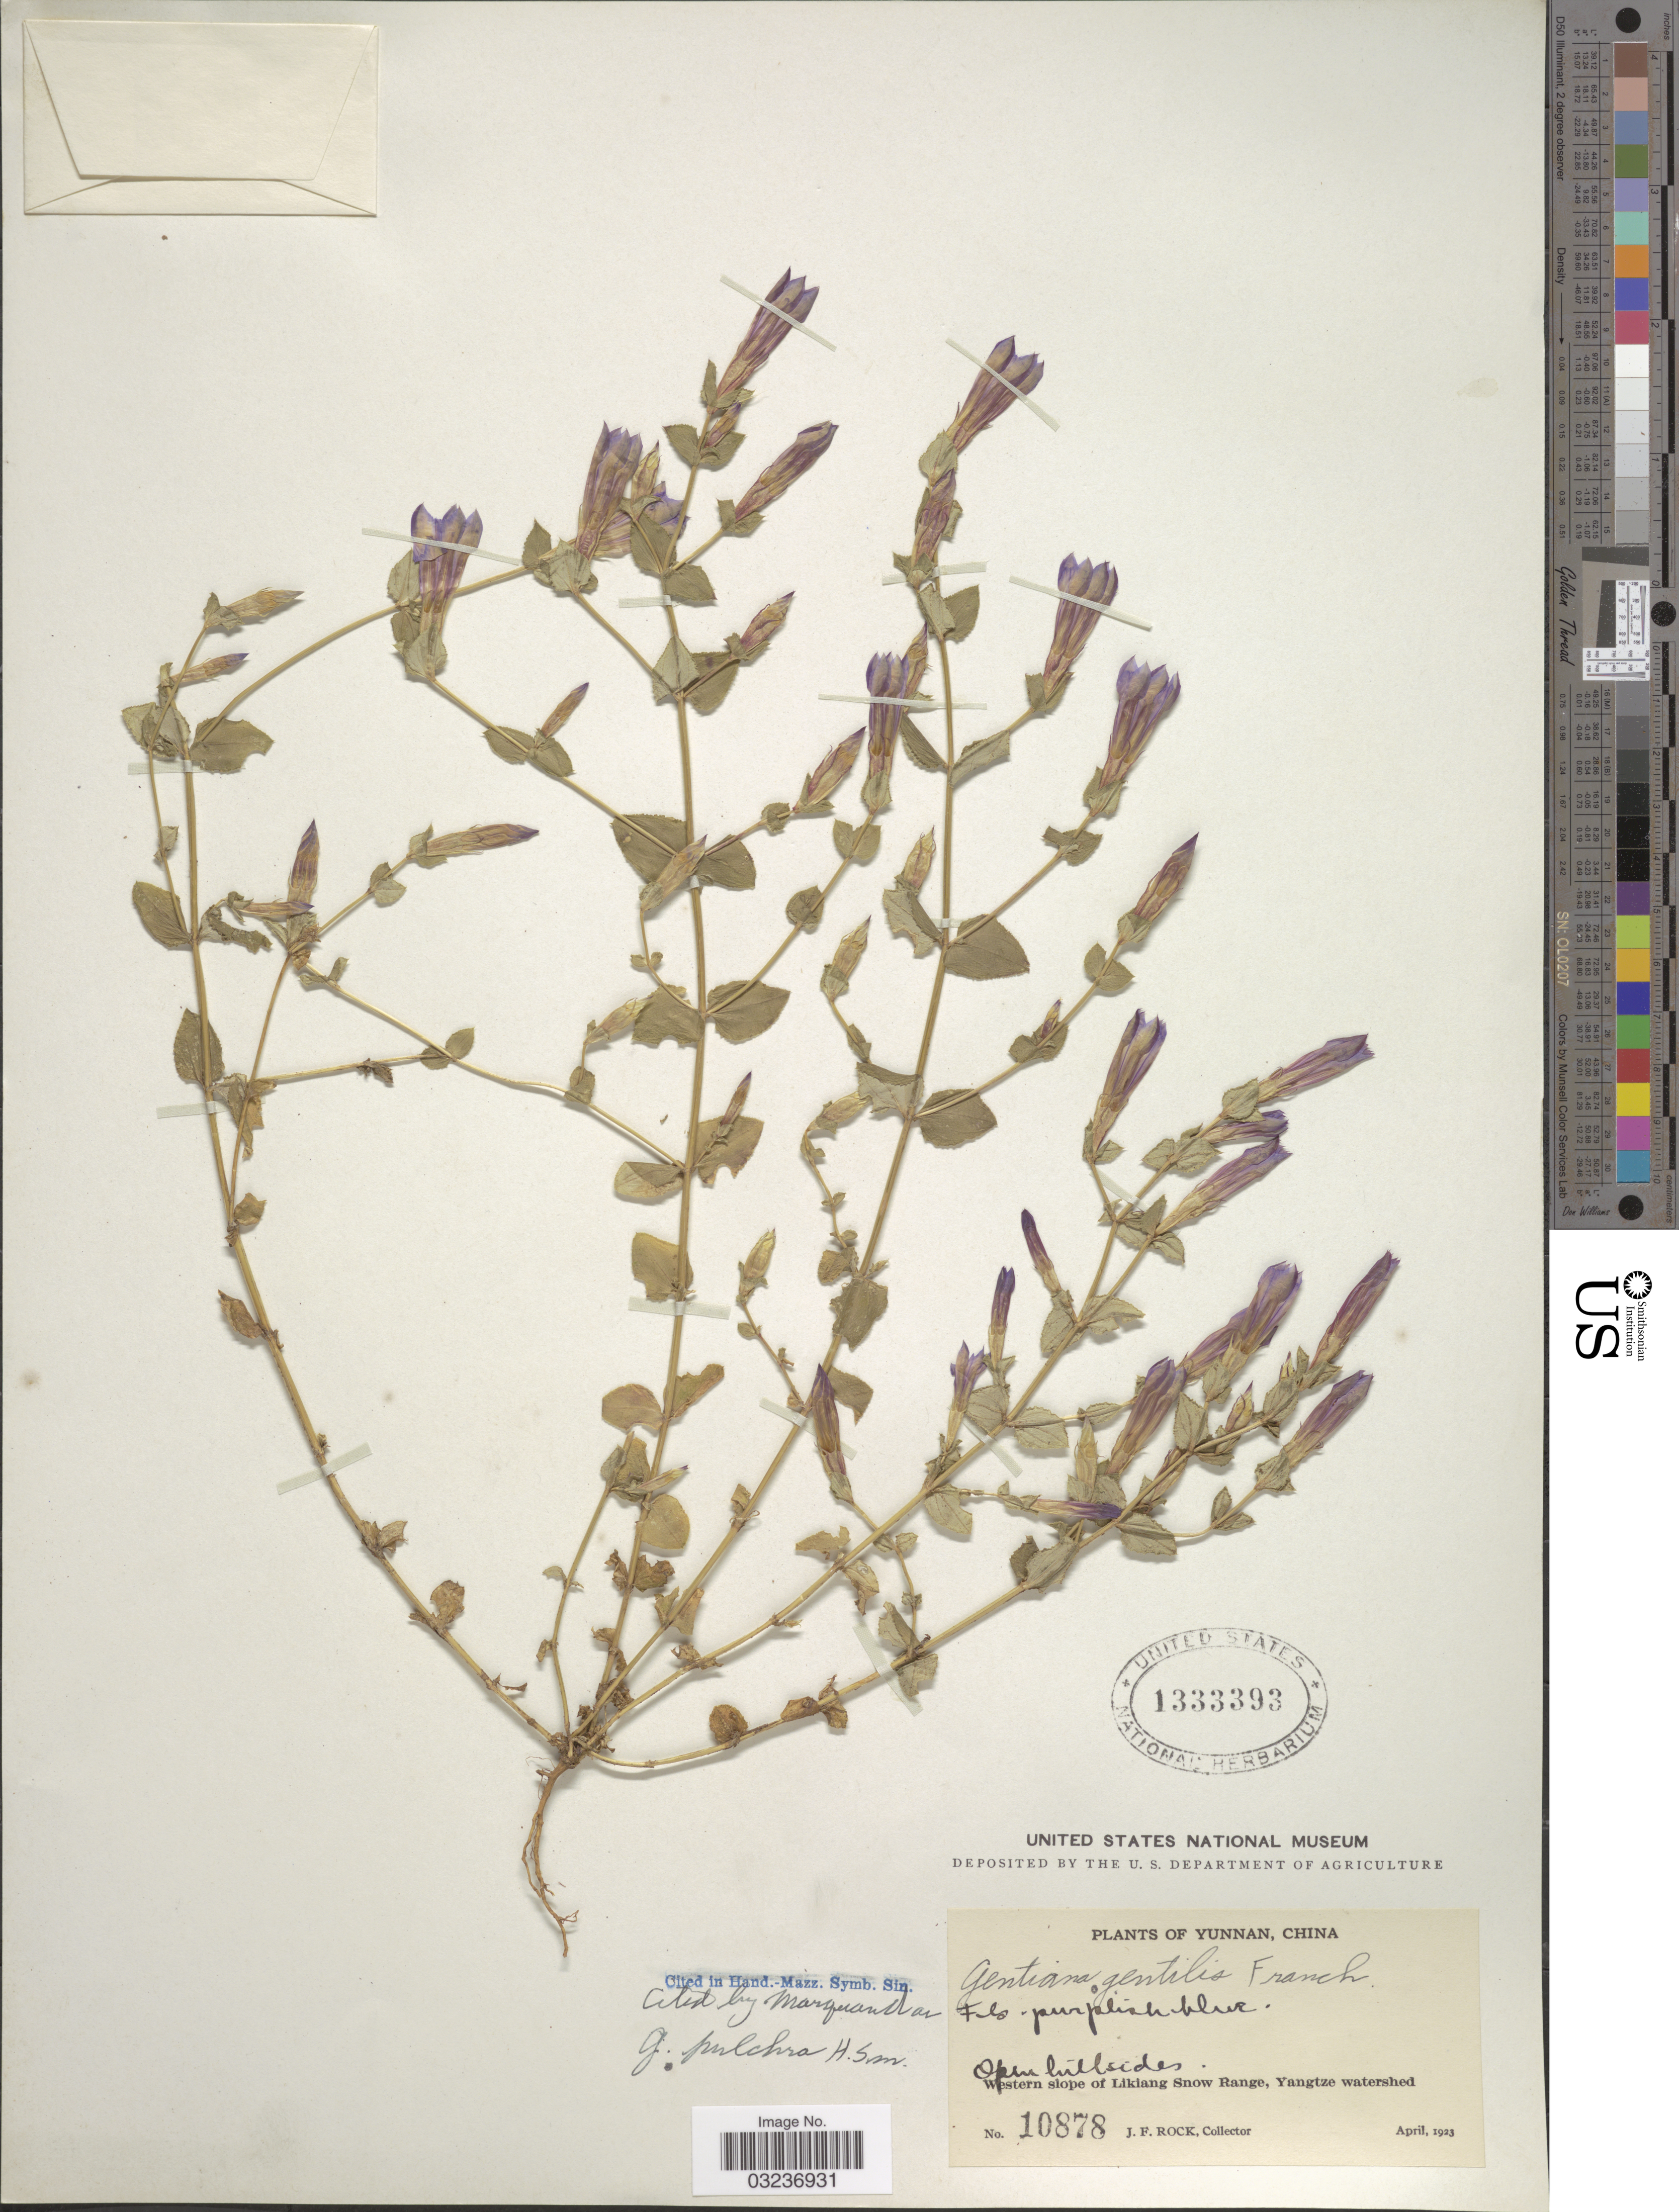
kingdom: Plantae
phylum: Tracheophyta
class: Magnoliopsida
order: Gentianales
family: Gentianaceae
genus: Gentiana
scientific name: Gentiana pulchra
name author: Harry Sm.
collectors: J. Rock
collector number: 10878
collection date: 1923-04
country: China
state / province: Yunnan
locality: Open hillsides, Western slope of Likiang Snow Range, Yangtze watershed.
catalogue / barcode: US 1333393